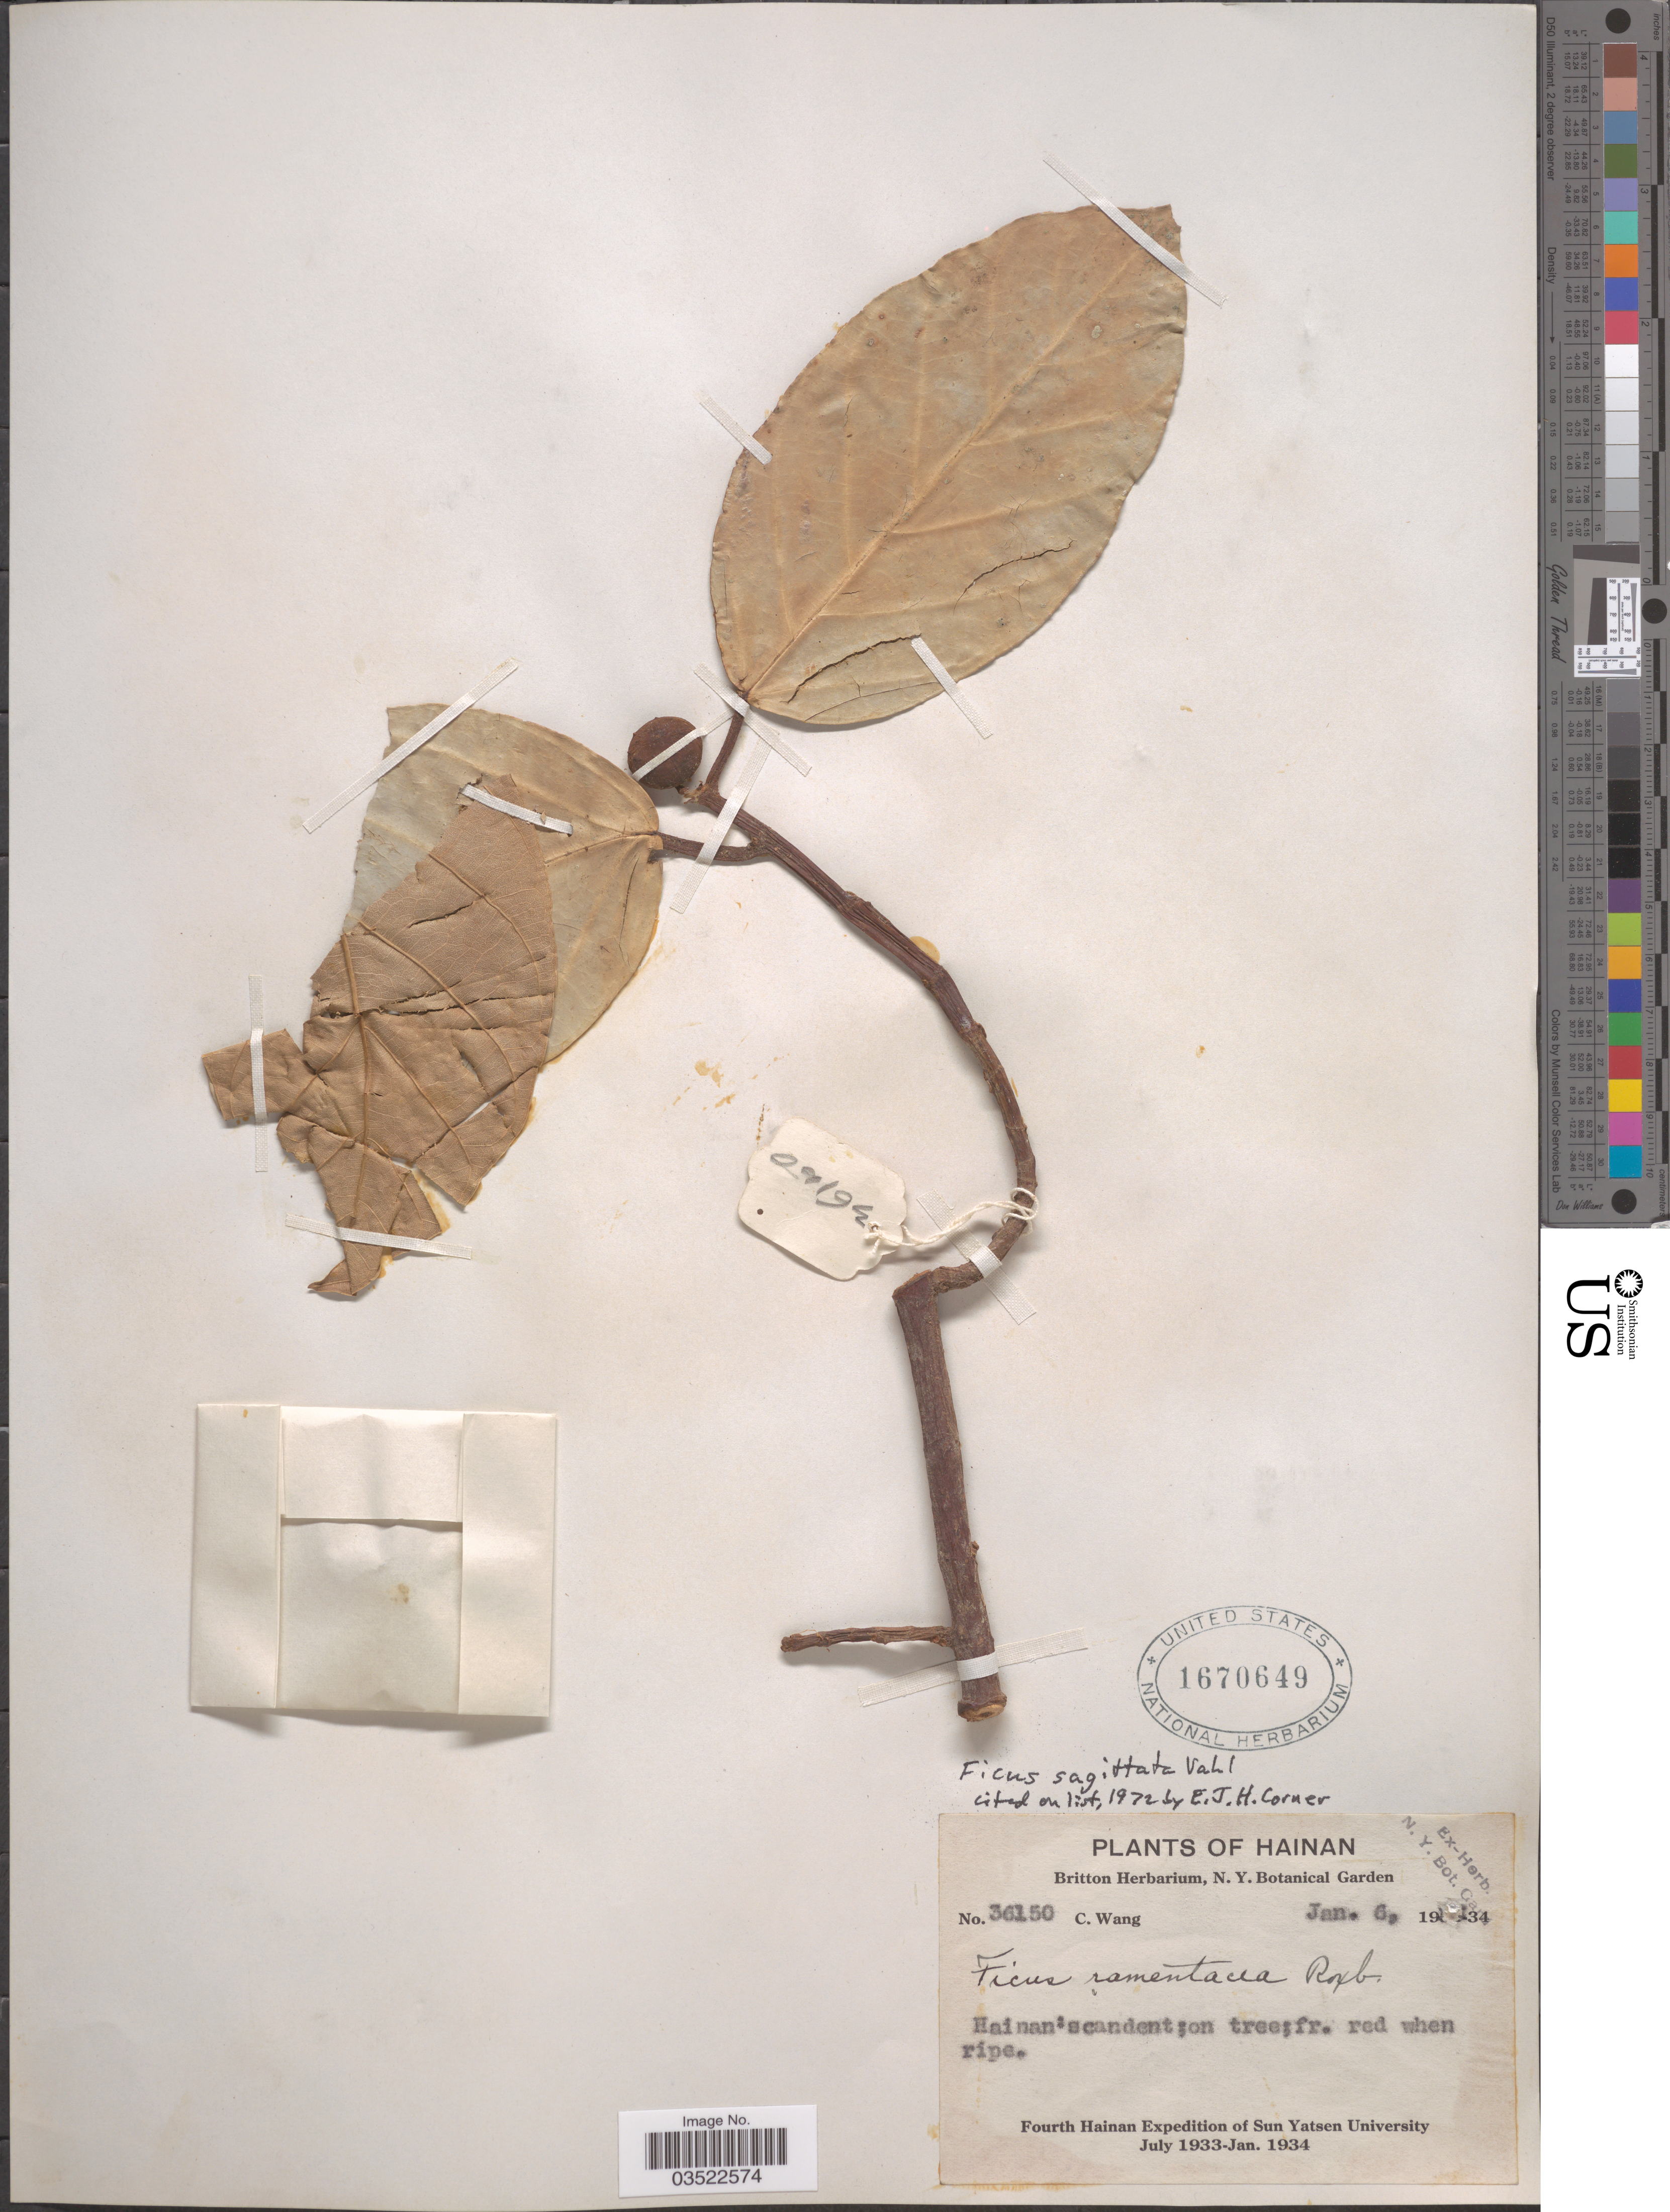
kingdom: Plantae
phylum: Tracheophyta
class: Magnoliopsida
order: Rosales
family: Moraceae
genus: Ficus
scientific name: Ficus sagittata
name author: Vahl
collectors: C. Wang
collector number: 36150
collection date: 1934-01-06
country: China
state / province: Hainan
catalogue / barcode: US 1670649